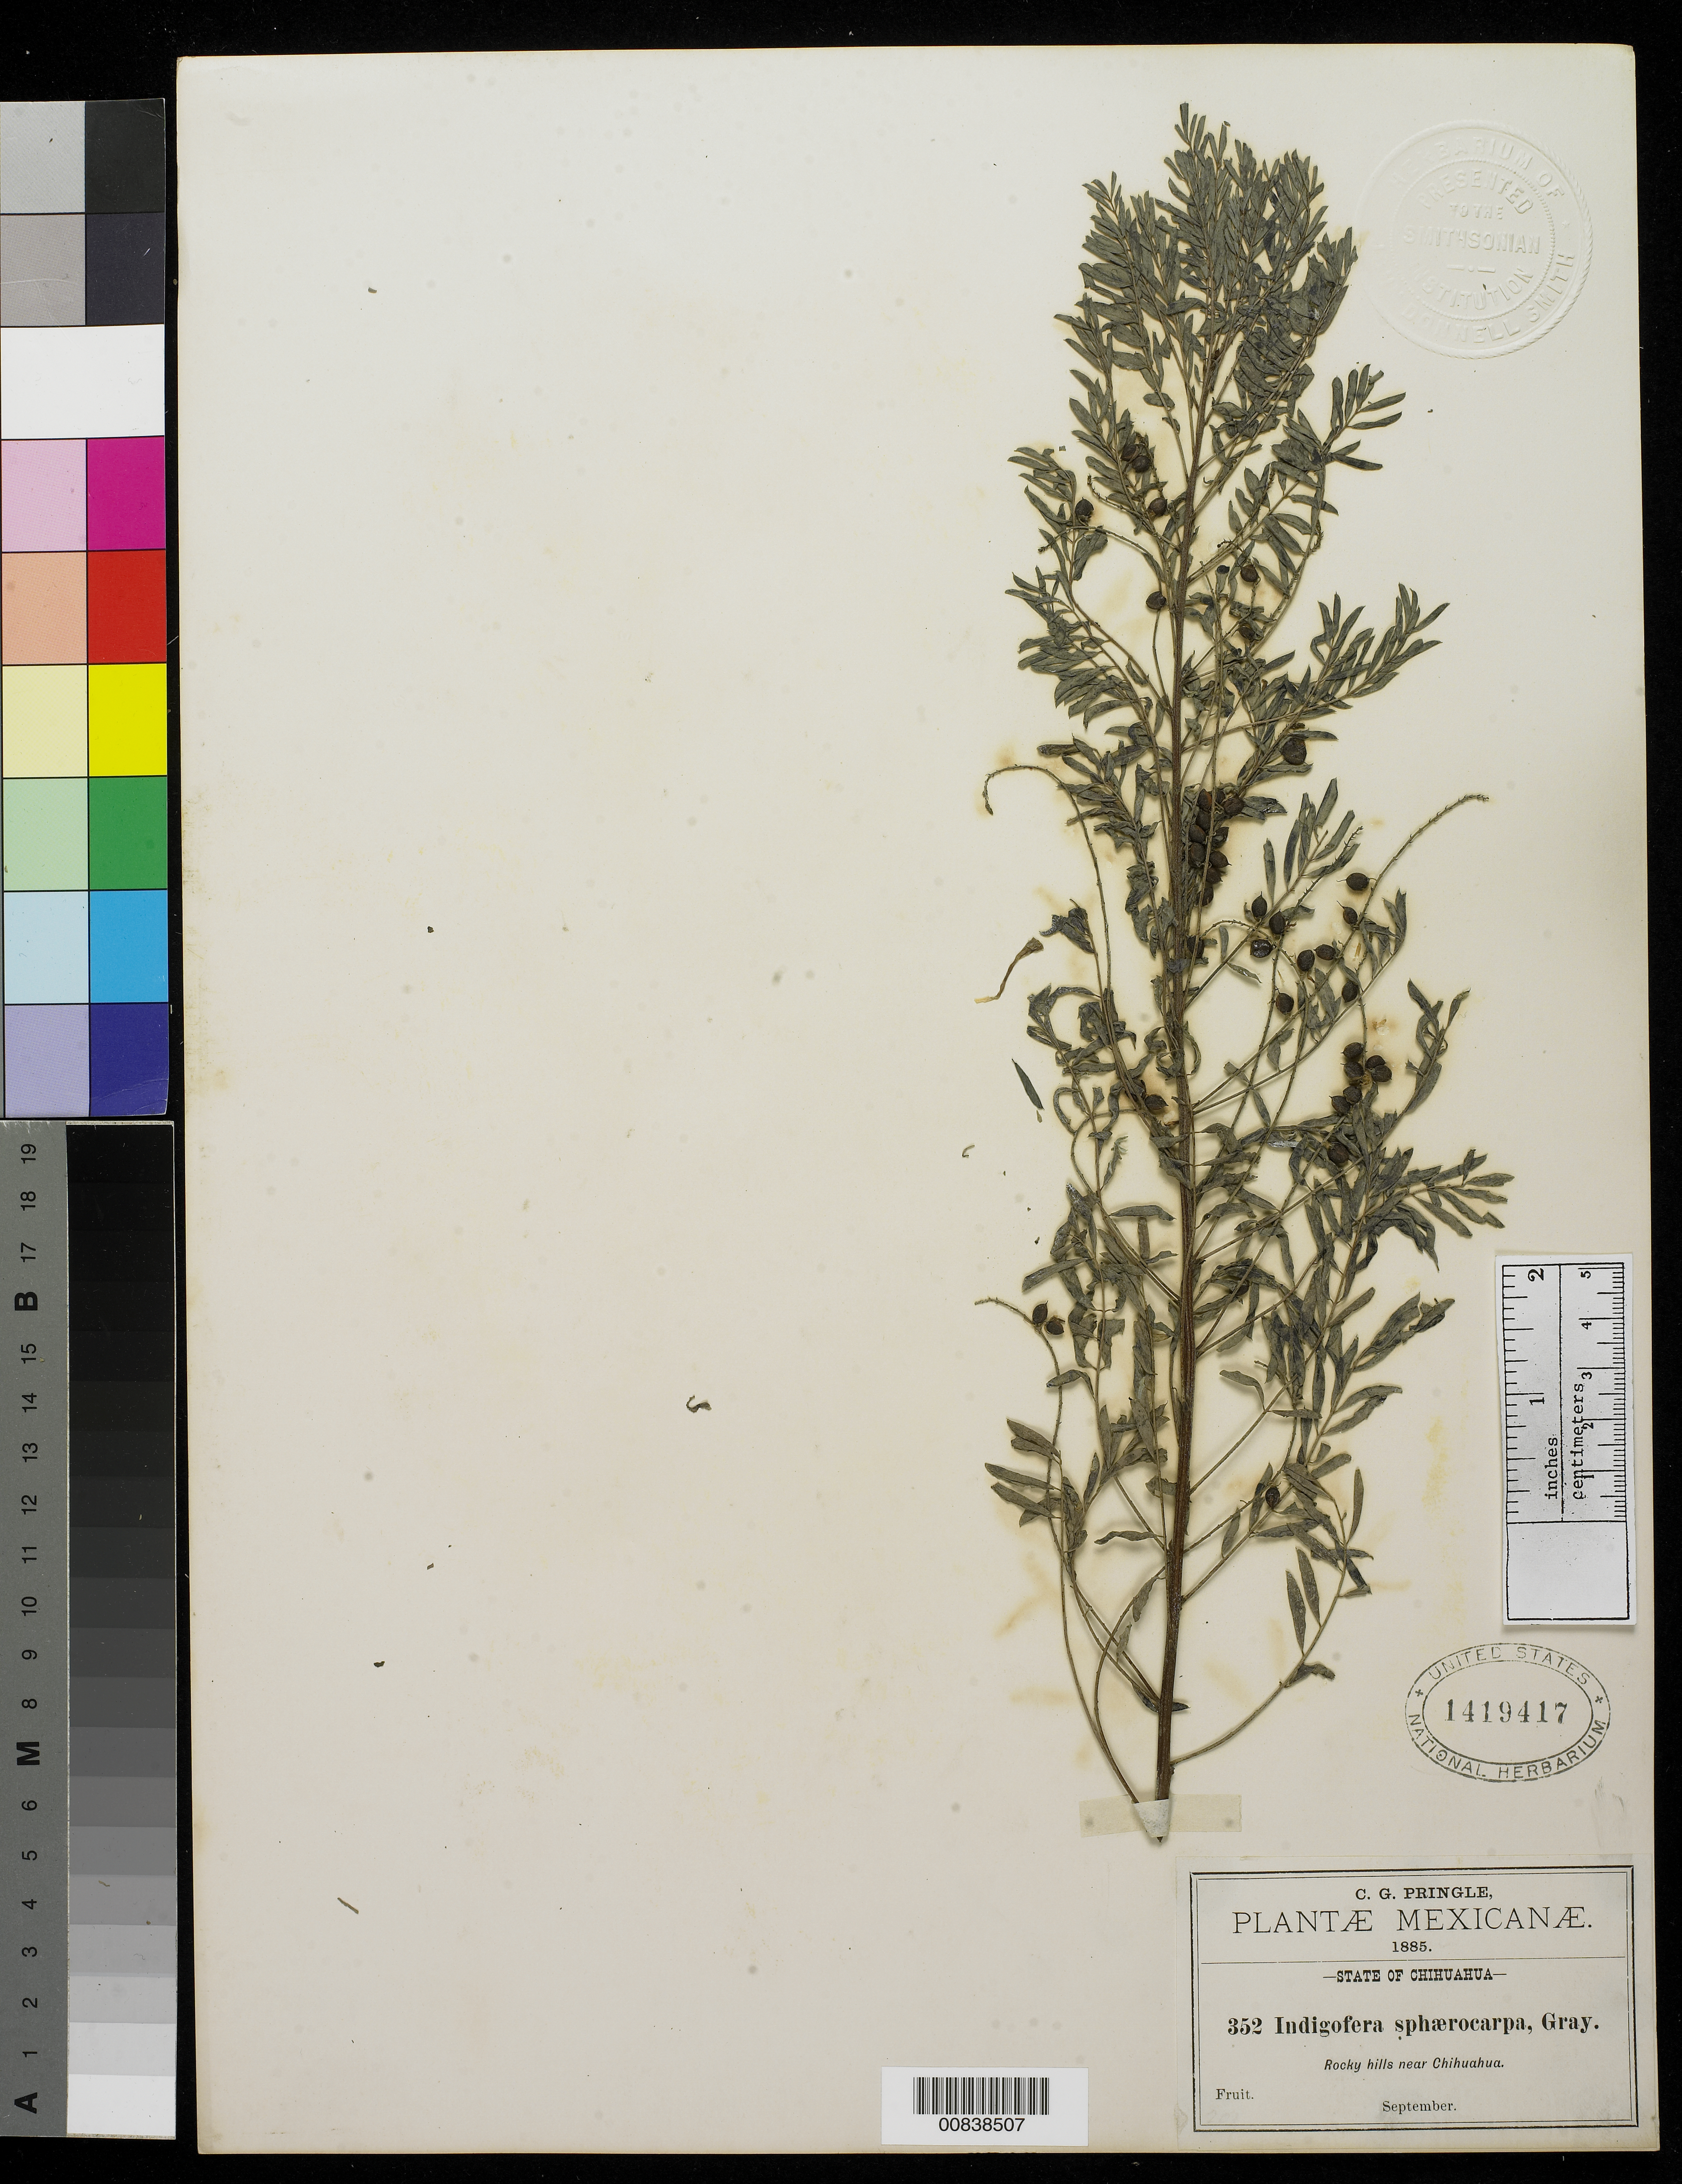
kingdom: Plantae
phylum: Tracheophyta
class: Magnoliopsida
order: Fabales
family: Fabaceae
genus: Indigofera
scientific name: Indigofera sphaerocarpa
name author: A. Gray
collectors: C. G. Pringle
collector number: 352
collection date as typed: Sep 1885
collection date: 1885-09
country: Mexico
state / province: Chihuahua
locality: Rocky hills near Chihuahua.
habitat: Rocky hills.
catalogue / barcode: US 1419417